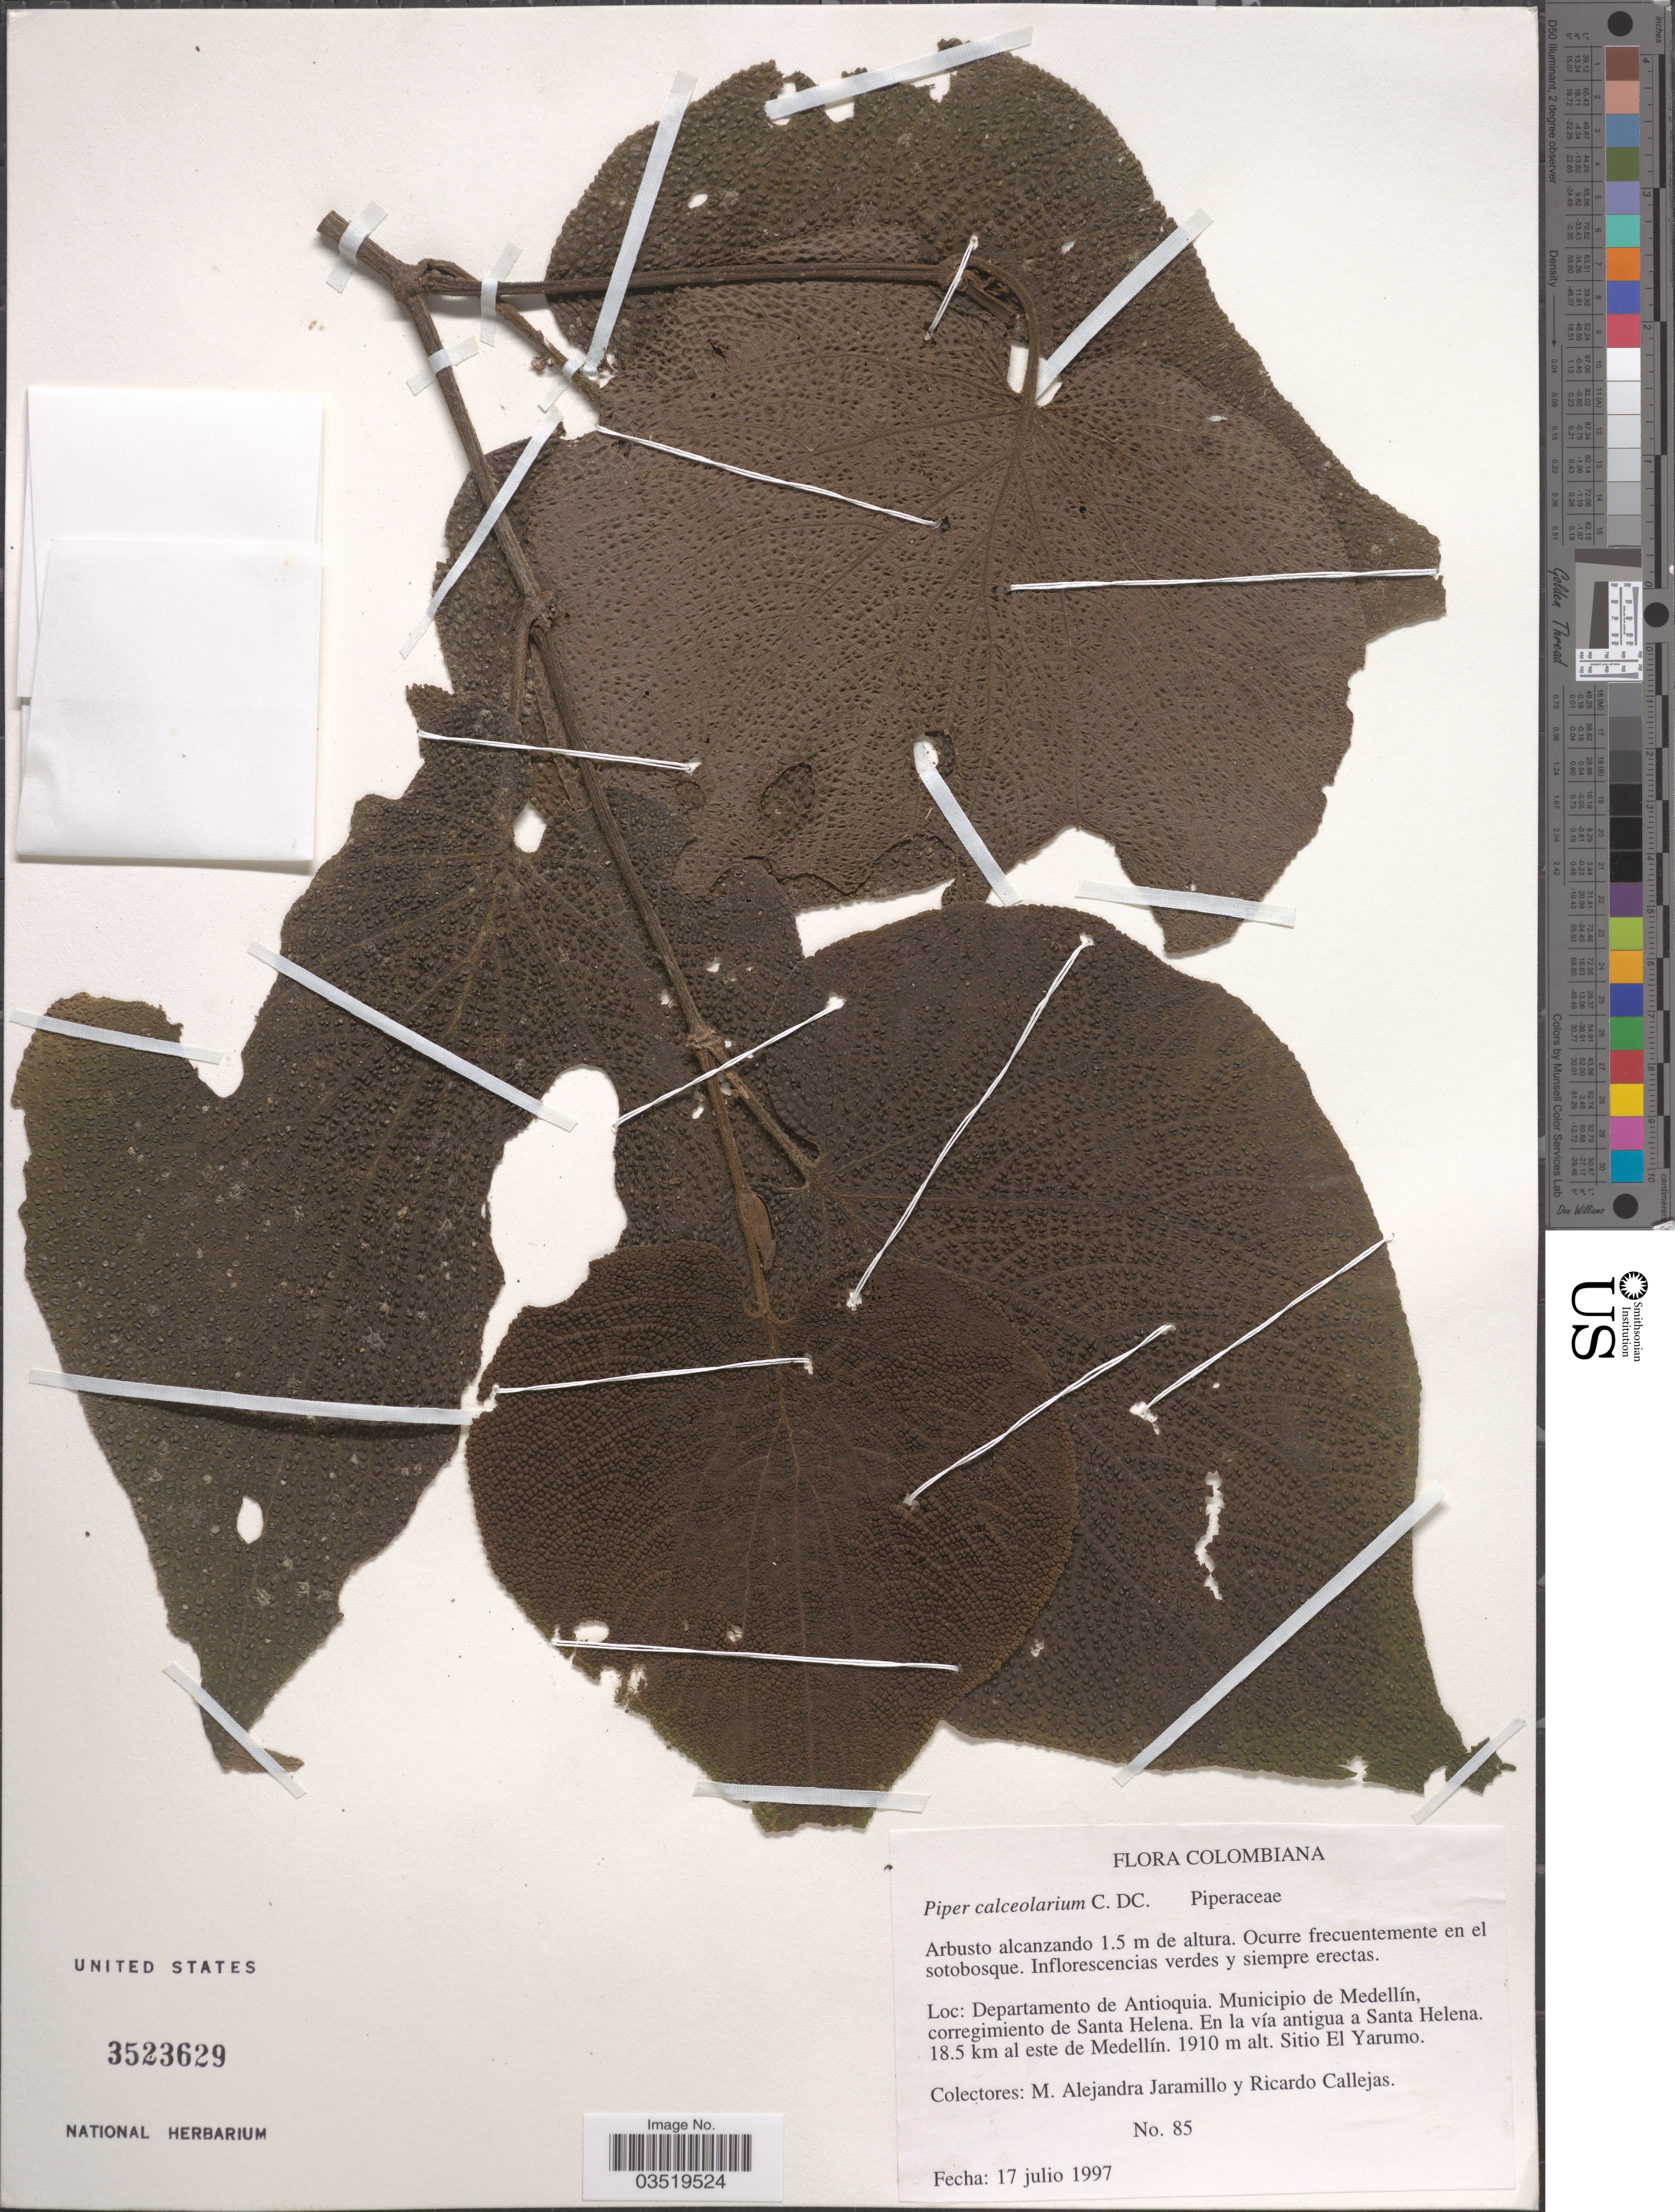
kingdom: Plantae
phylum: Tracheophyta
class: Magnoliopsida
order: Piperales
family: Piperaceae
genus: Piper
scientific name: Piper calceolarium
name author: C. DC.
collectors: M. A. Jaramillo & R. Callejas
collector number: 85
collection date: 1997-07-17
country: Colombia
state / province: Antioquia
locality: Departamento de Antioquia. Municipio de Medellín, corregimiento de Santa Helena. En la vía antigua a Santa Helena. 18.5 km al este de Medellín. Sitio El Yarumo.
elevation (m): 1910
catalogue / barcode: US 3523629